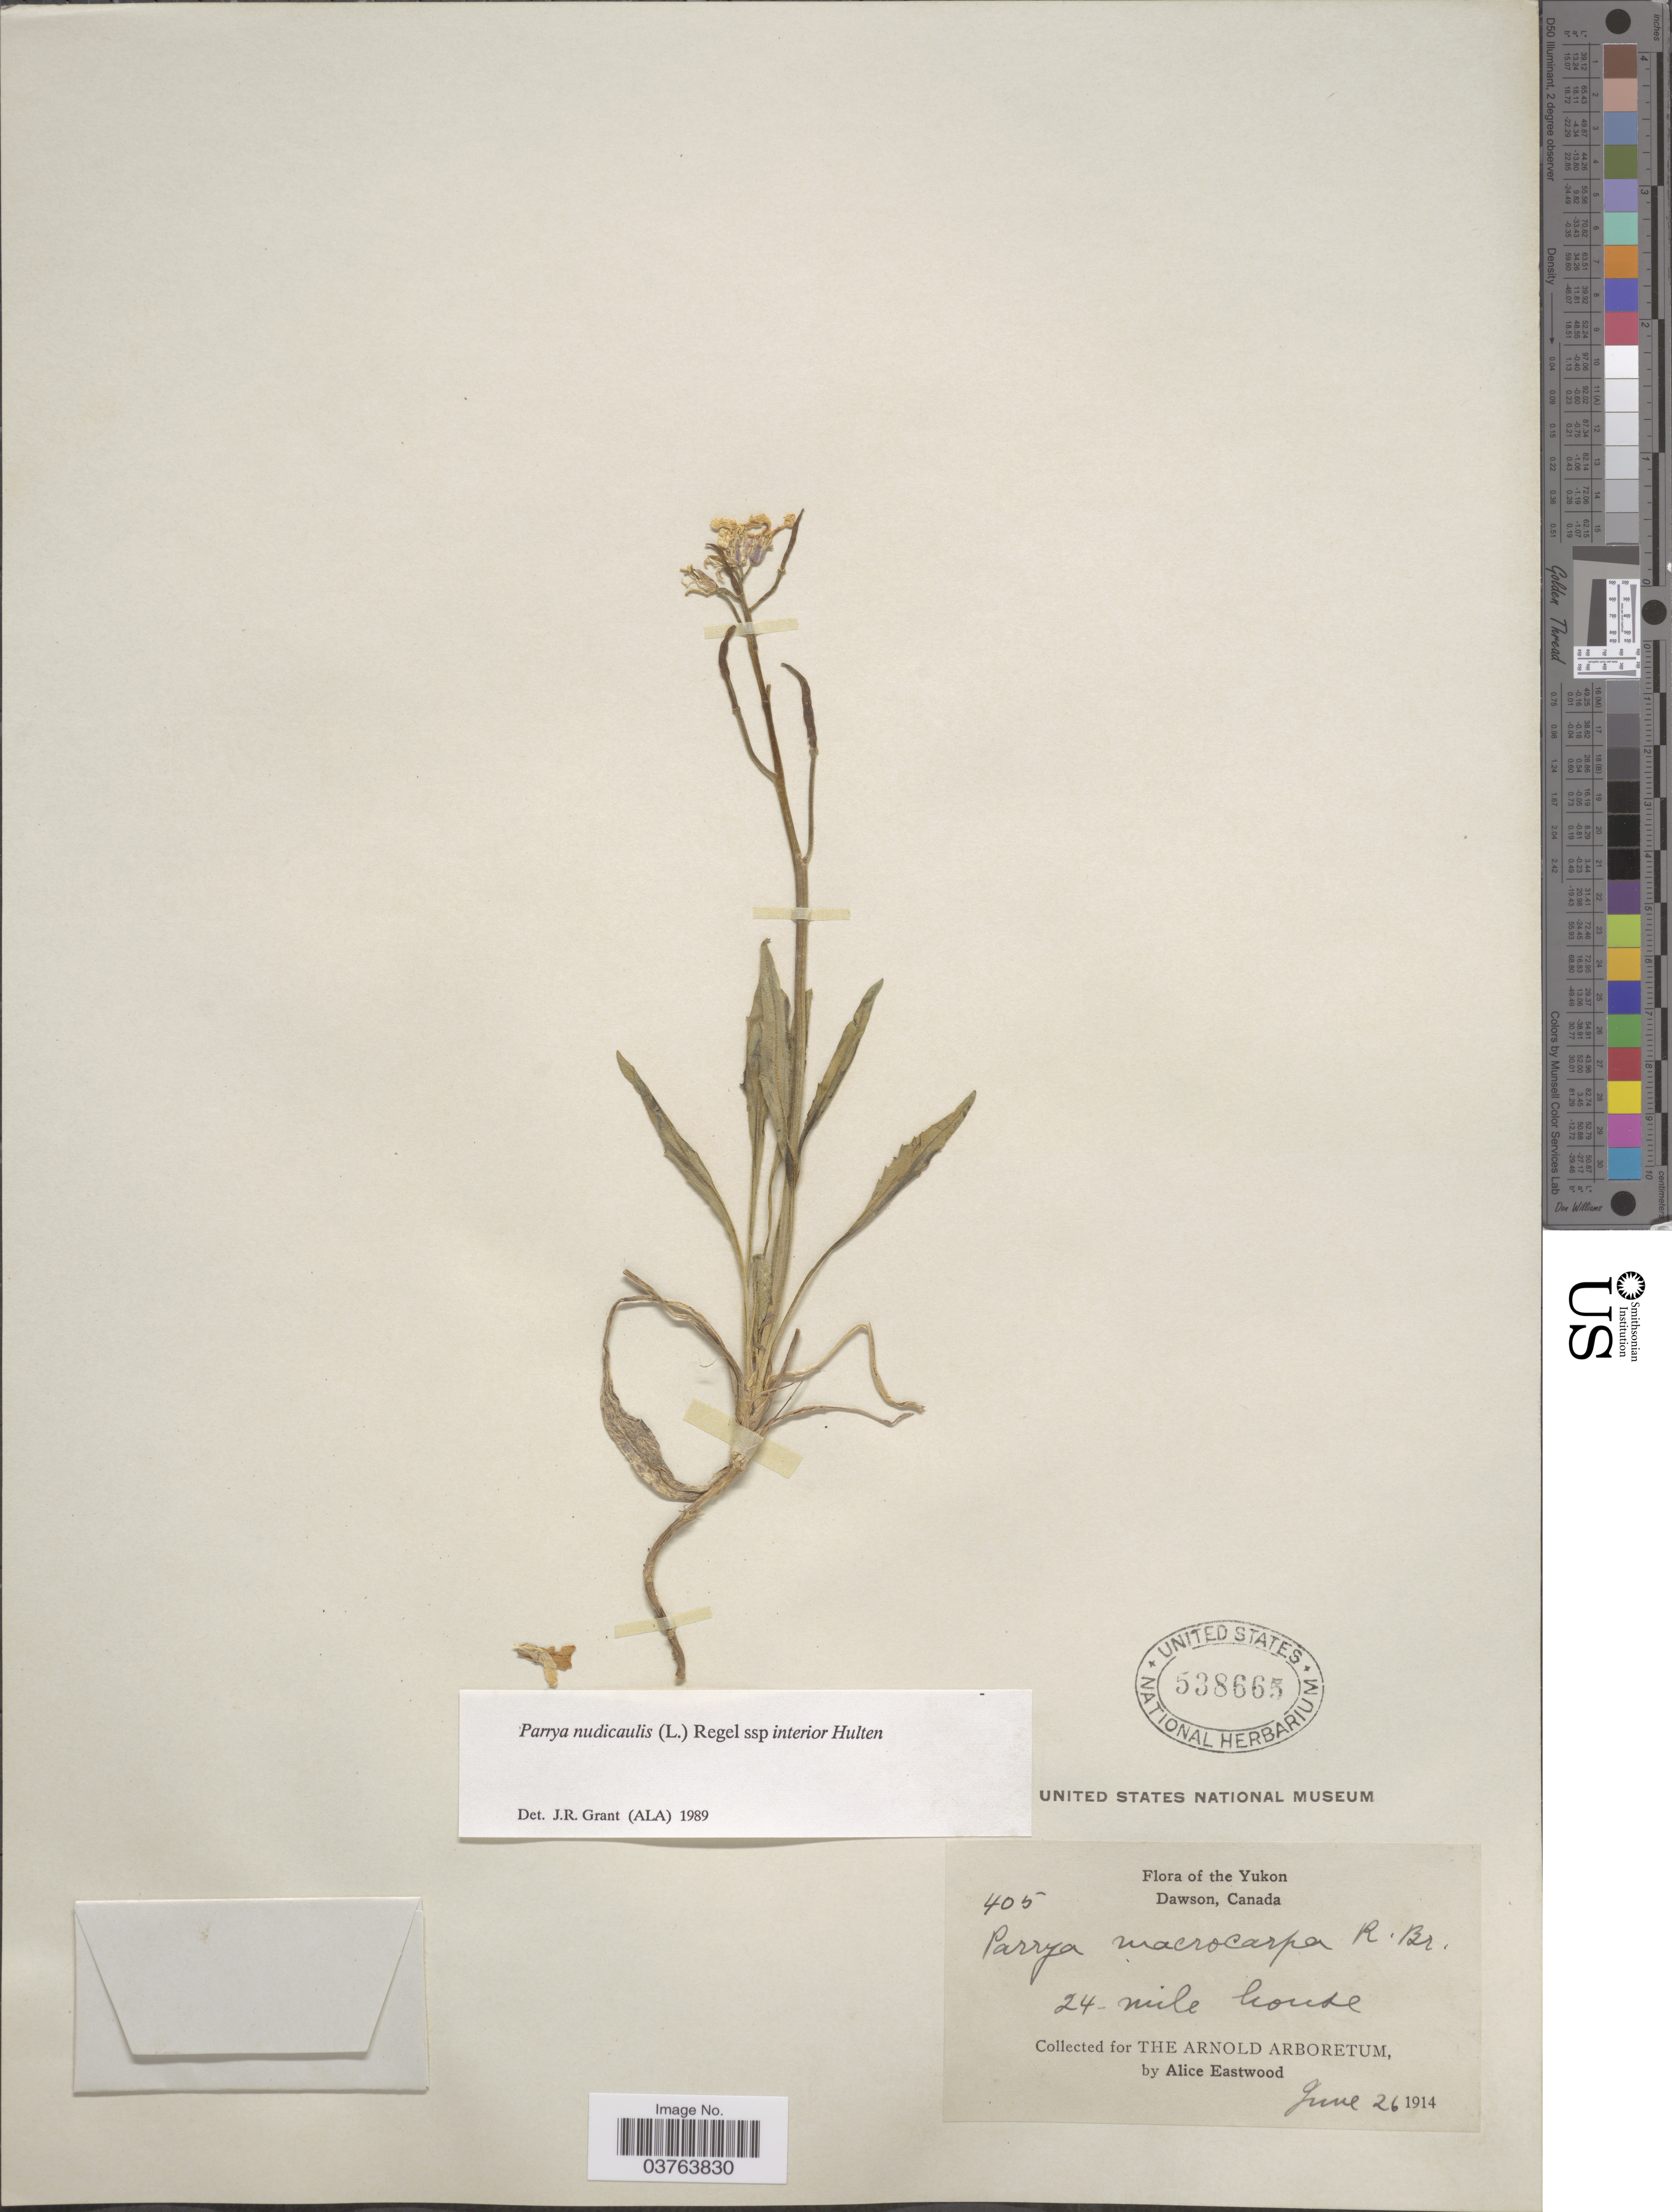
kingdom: Plantae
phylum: Tracheophyta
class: Magnoliopsida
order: Brassicales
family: Brassicaceae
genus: Parrya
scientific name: Parrya nudicaulis subsp. interior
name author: Hultén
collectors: A. Eastwood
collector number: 405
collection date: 1914-06-26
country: Canada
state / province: Yukon Territory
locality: The Yukon. Dawson. 24-mile house.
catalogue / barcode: US 538665